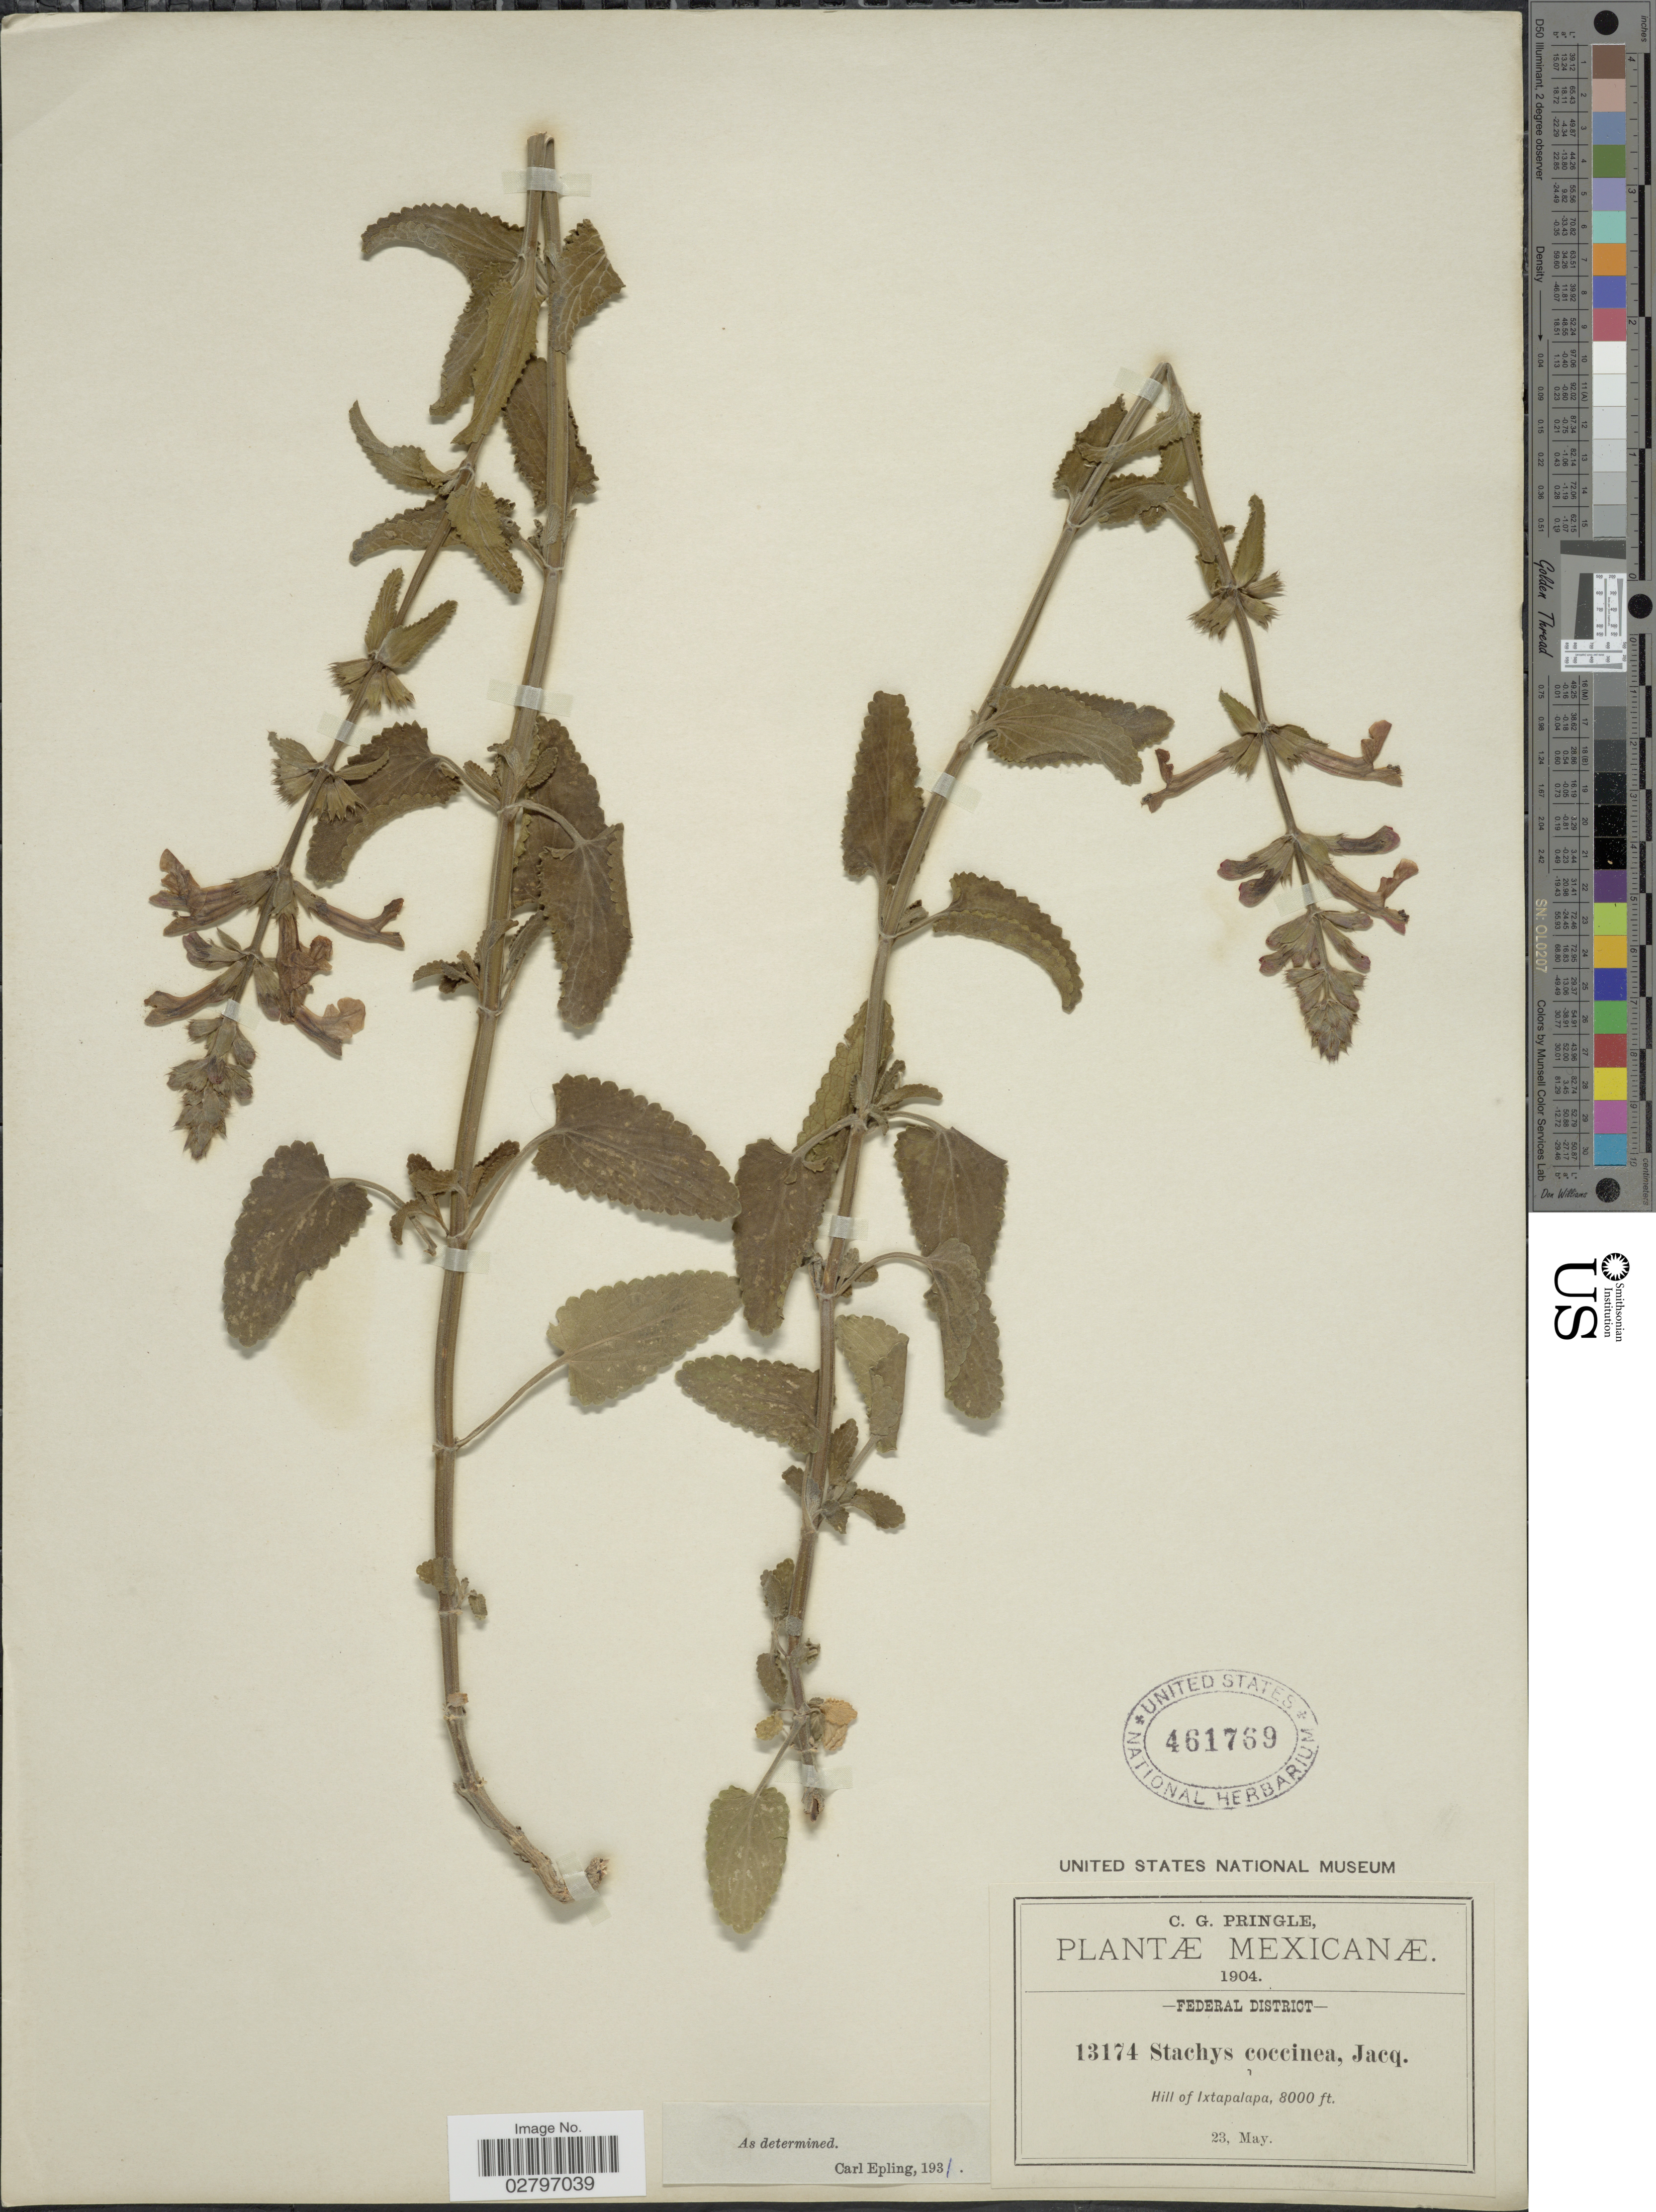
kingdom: Plantae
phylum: Tracheophyta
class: Magnoliopsida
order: Lamiales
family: Lamiaceae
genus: Stachys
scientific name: Stachys coccinea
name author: Ortega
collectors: C. G. Pringle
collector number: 13174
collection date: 1904-05-23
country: Mexico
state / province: Distrito Federal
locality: Federal District, Hill of Ixtapalapa.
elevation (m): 2438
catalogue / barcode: US 461769